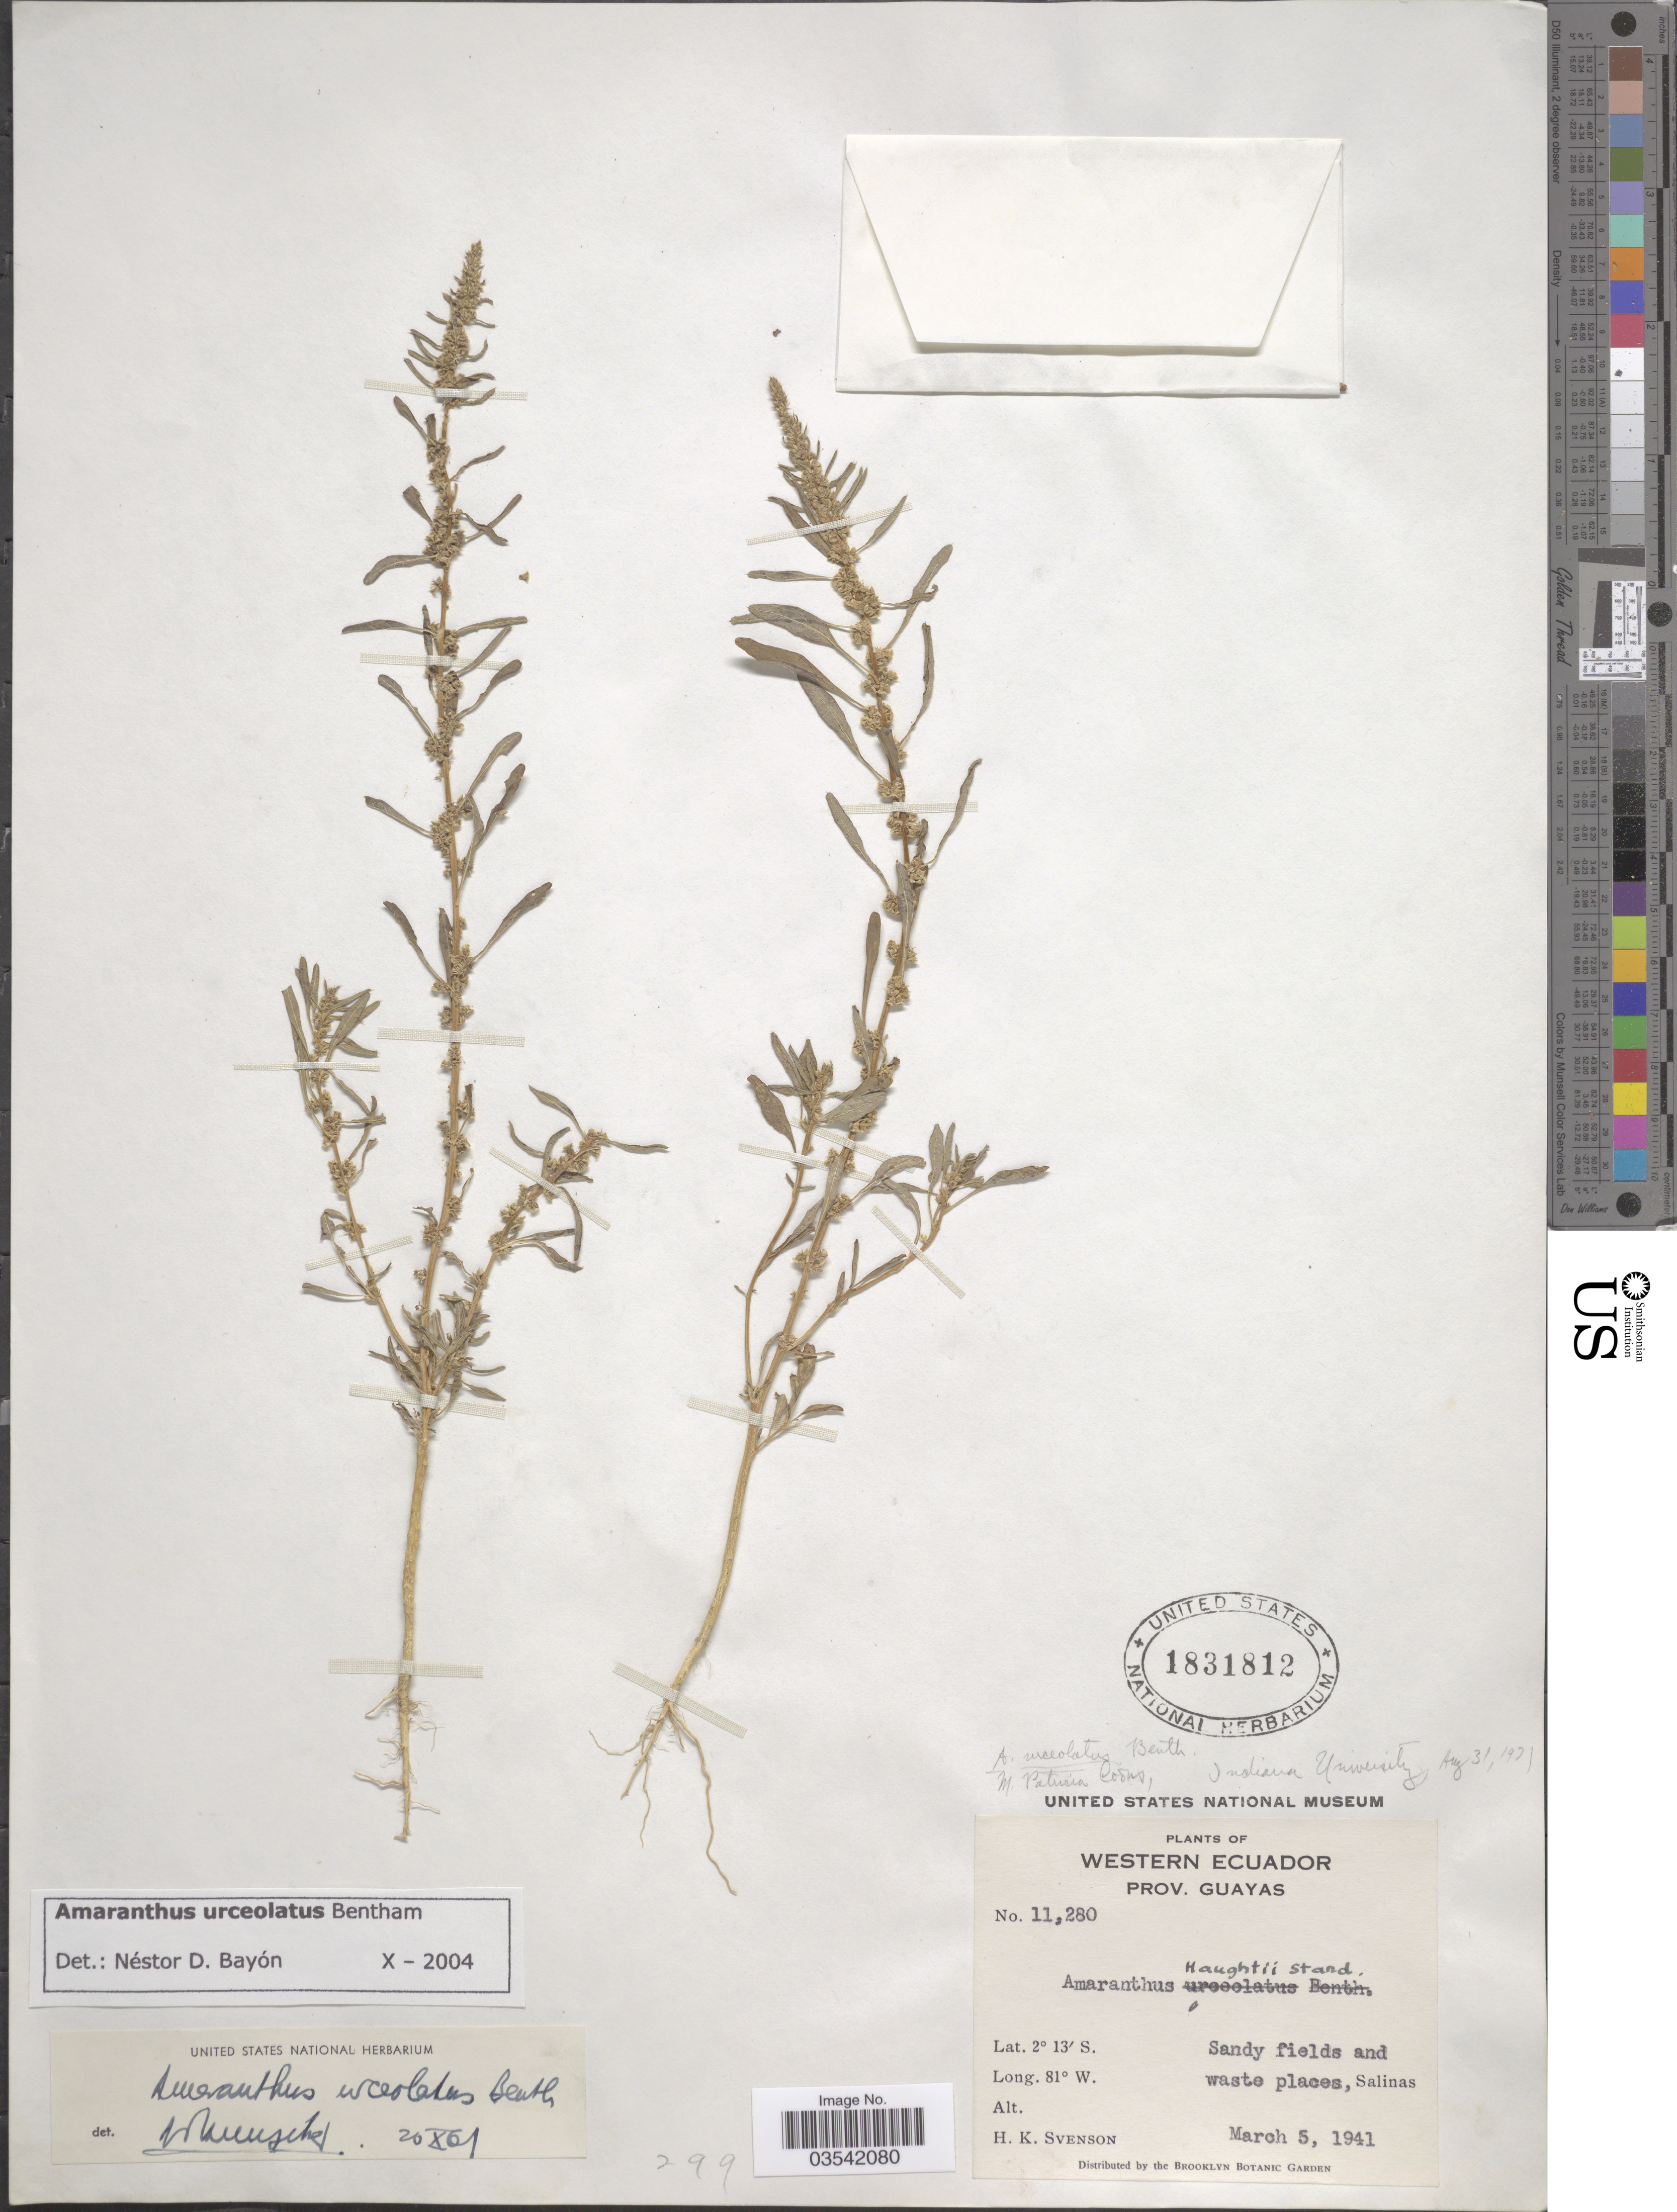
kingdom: Plantae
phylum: Tracheophyta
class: Magnoliopsida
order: Caryophyllales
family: Amaranthaceae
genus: Amaranthus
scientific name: Amaranthus urceolatus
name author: Benth.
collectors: H. K. Svenson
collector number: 11280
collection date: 1941-03-05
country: Ecuador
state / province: Guayas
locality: Western Ecuador. Salinas.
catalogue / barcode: US 1831812